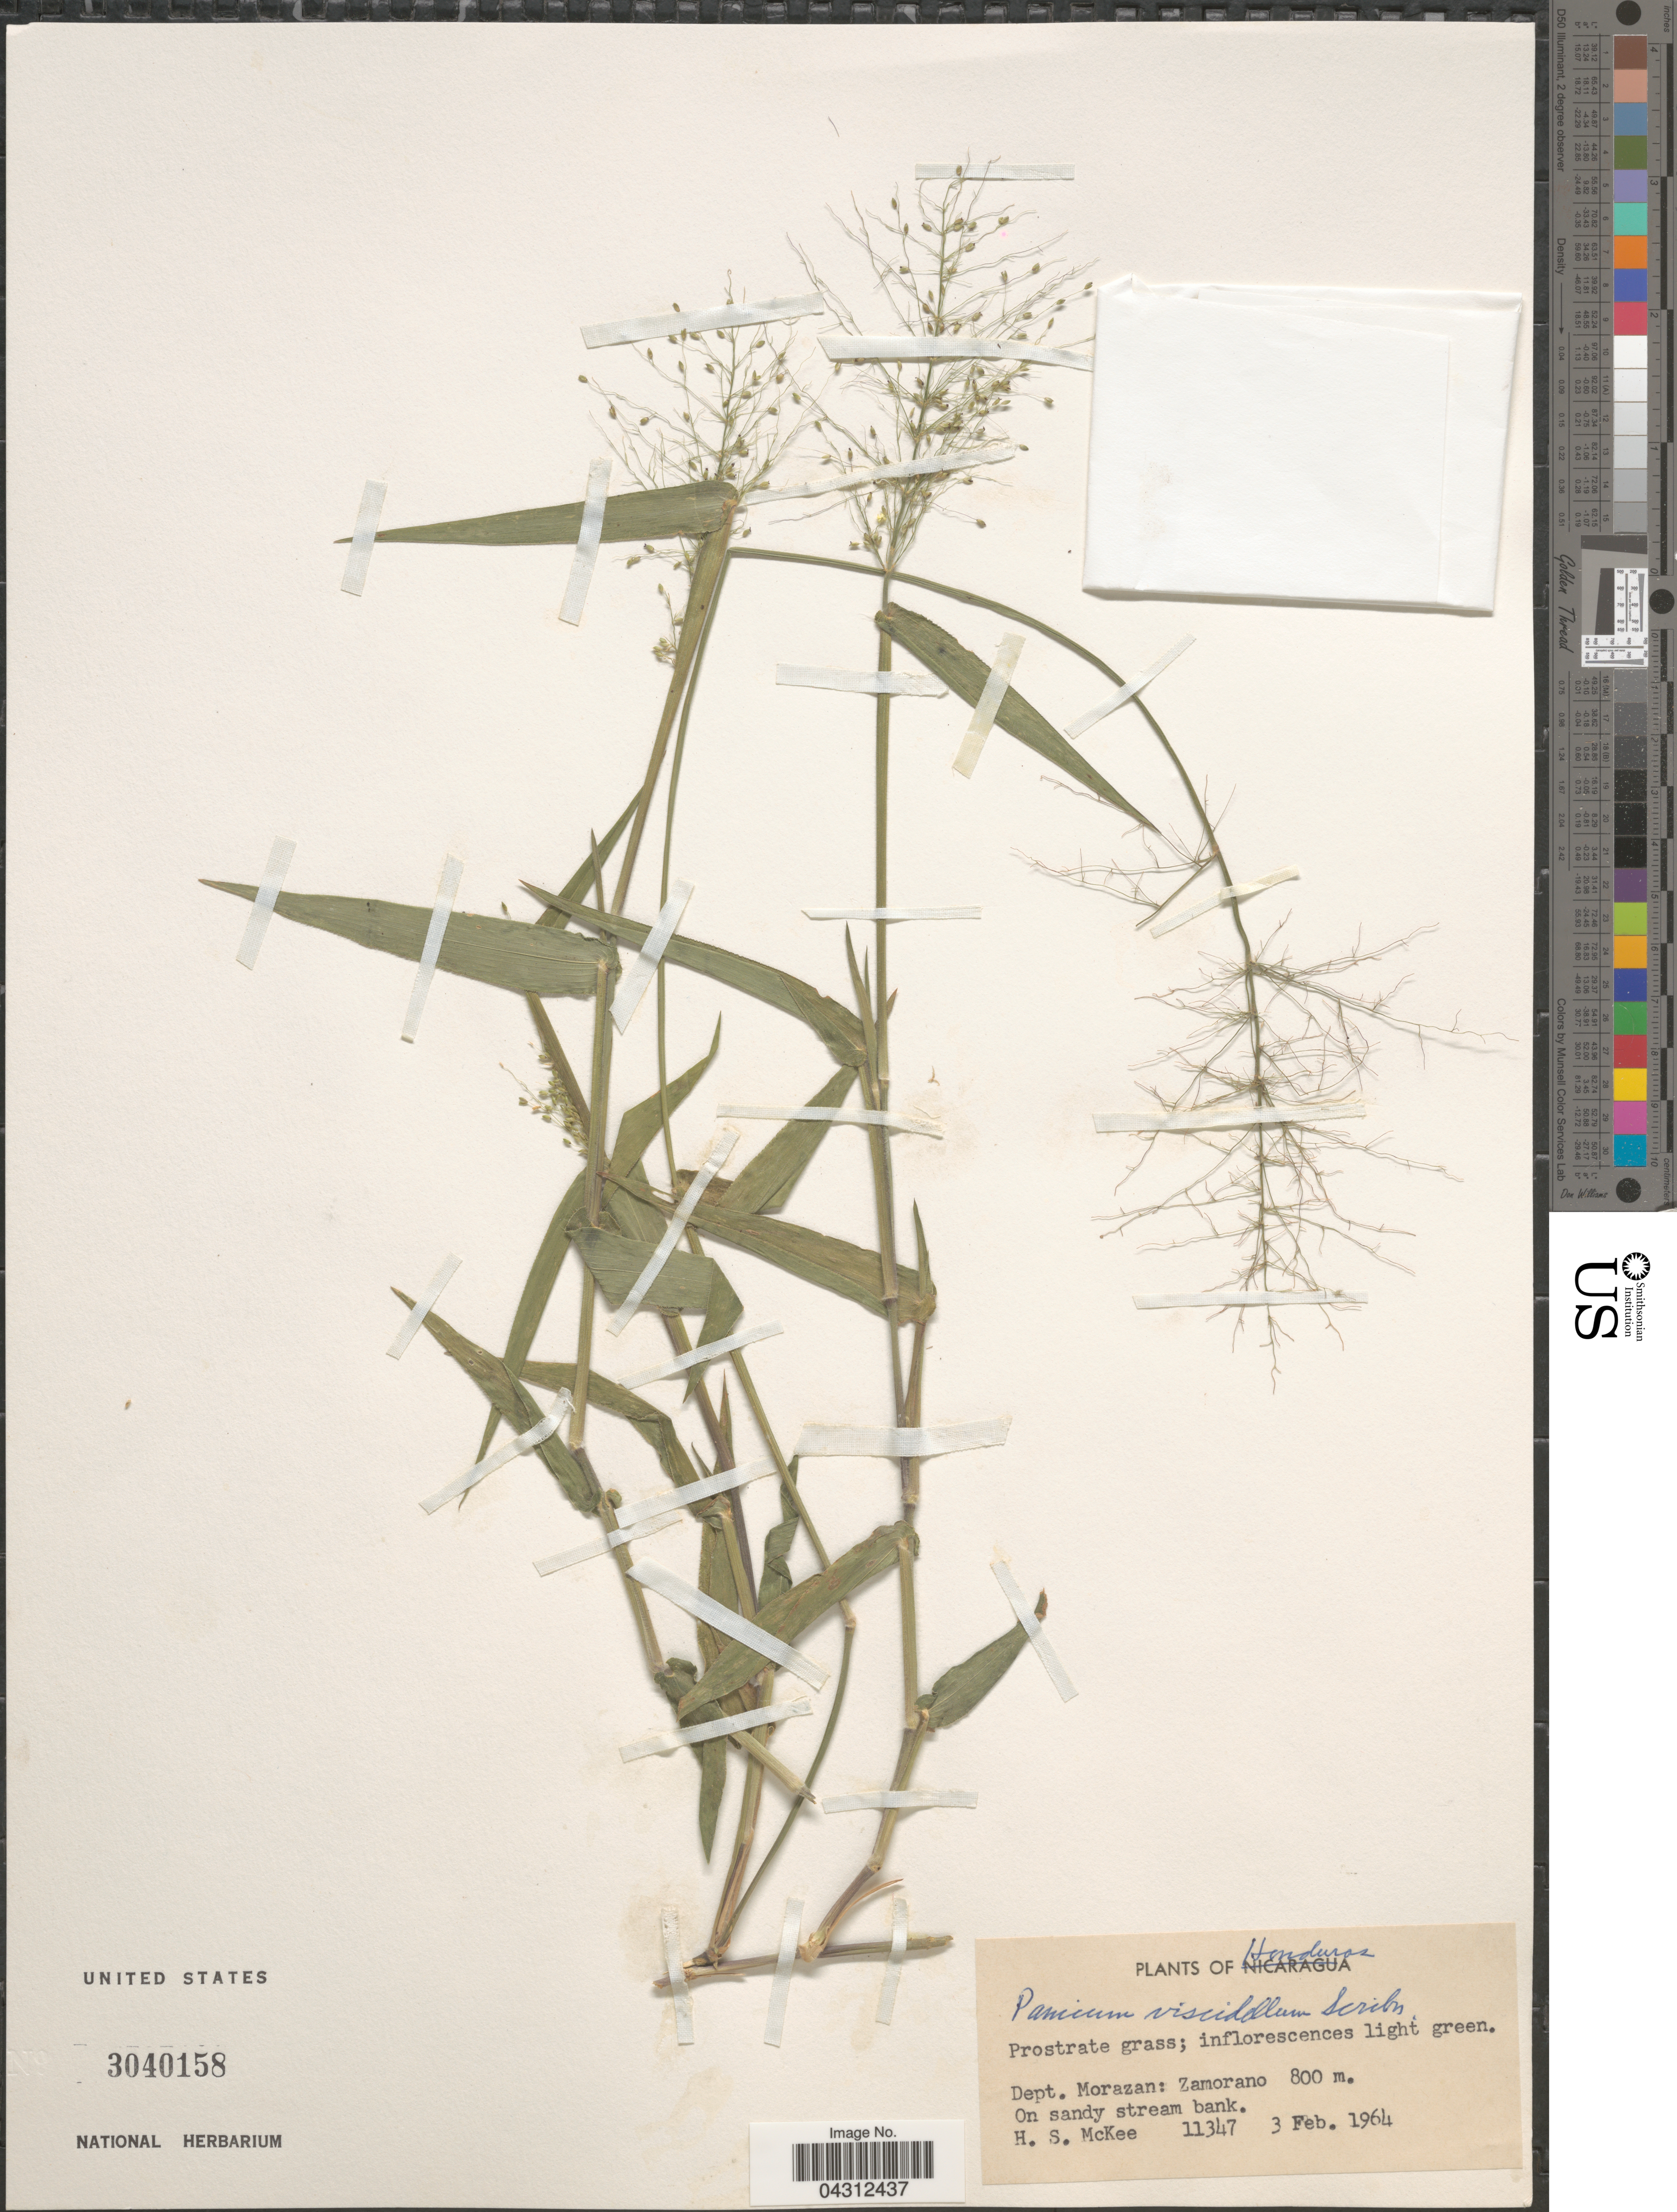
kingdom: Plantae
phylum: Tracheophyta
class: Liliopsida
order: Poales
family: Poaceae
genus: Dichanthelium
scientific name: Dichanthelium viscidellum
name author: (Scribn.) Gould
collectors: H. S. McKee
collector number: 11347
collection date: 1964-02-03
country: Honduras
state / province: Fco. Morazán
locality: Dept. Morazan: Zamorano.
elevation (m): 800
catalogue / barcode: US 3040158